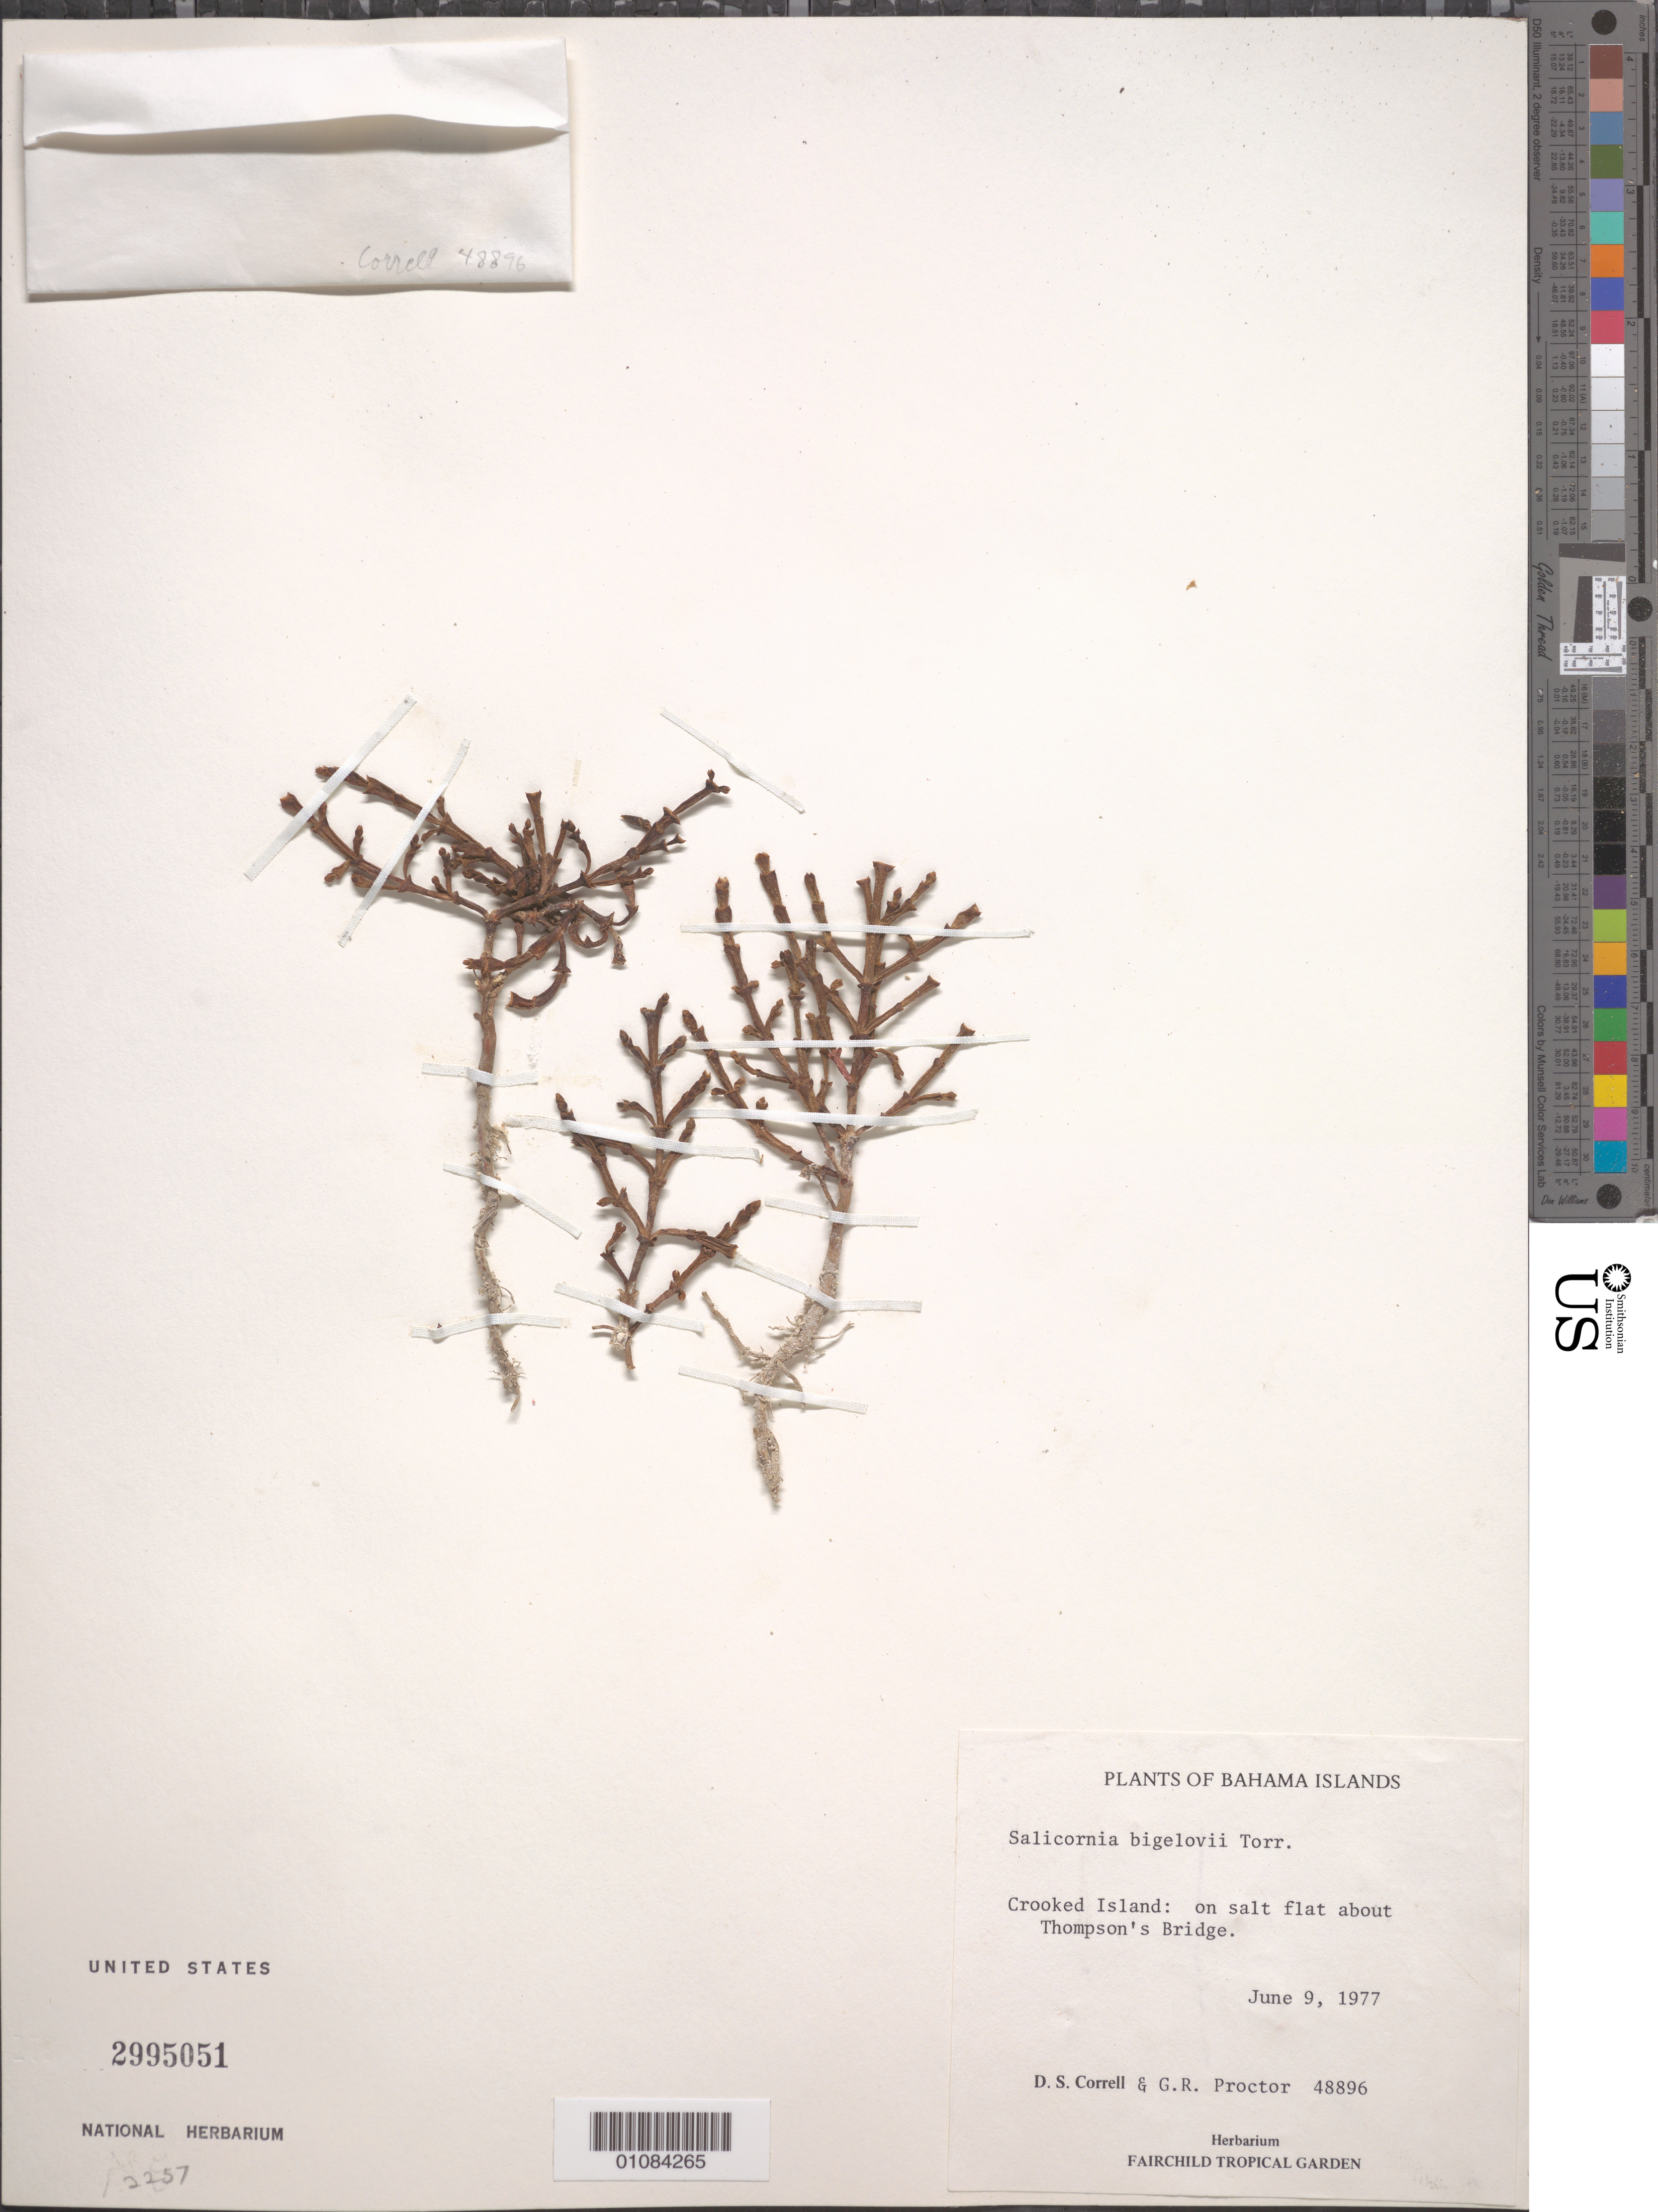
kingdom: Plantae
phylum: Tracheophyta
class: Magnoliopsida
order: Caryophyllales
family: Amaranthaceae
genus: Salicornia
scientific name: Salicornia bigelovii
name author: Torr.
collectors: D. S. Correll & G. R. Proctor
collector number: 48896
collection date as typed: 09 Jun 1977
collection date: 1977-06-09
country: Bahamas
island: Crooked I.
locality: About Thompson's Bridge.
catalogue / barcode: US 2995051